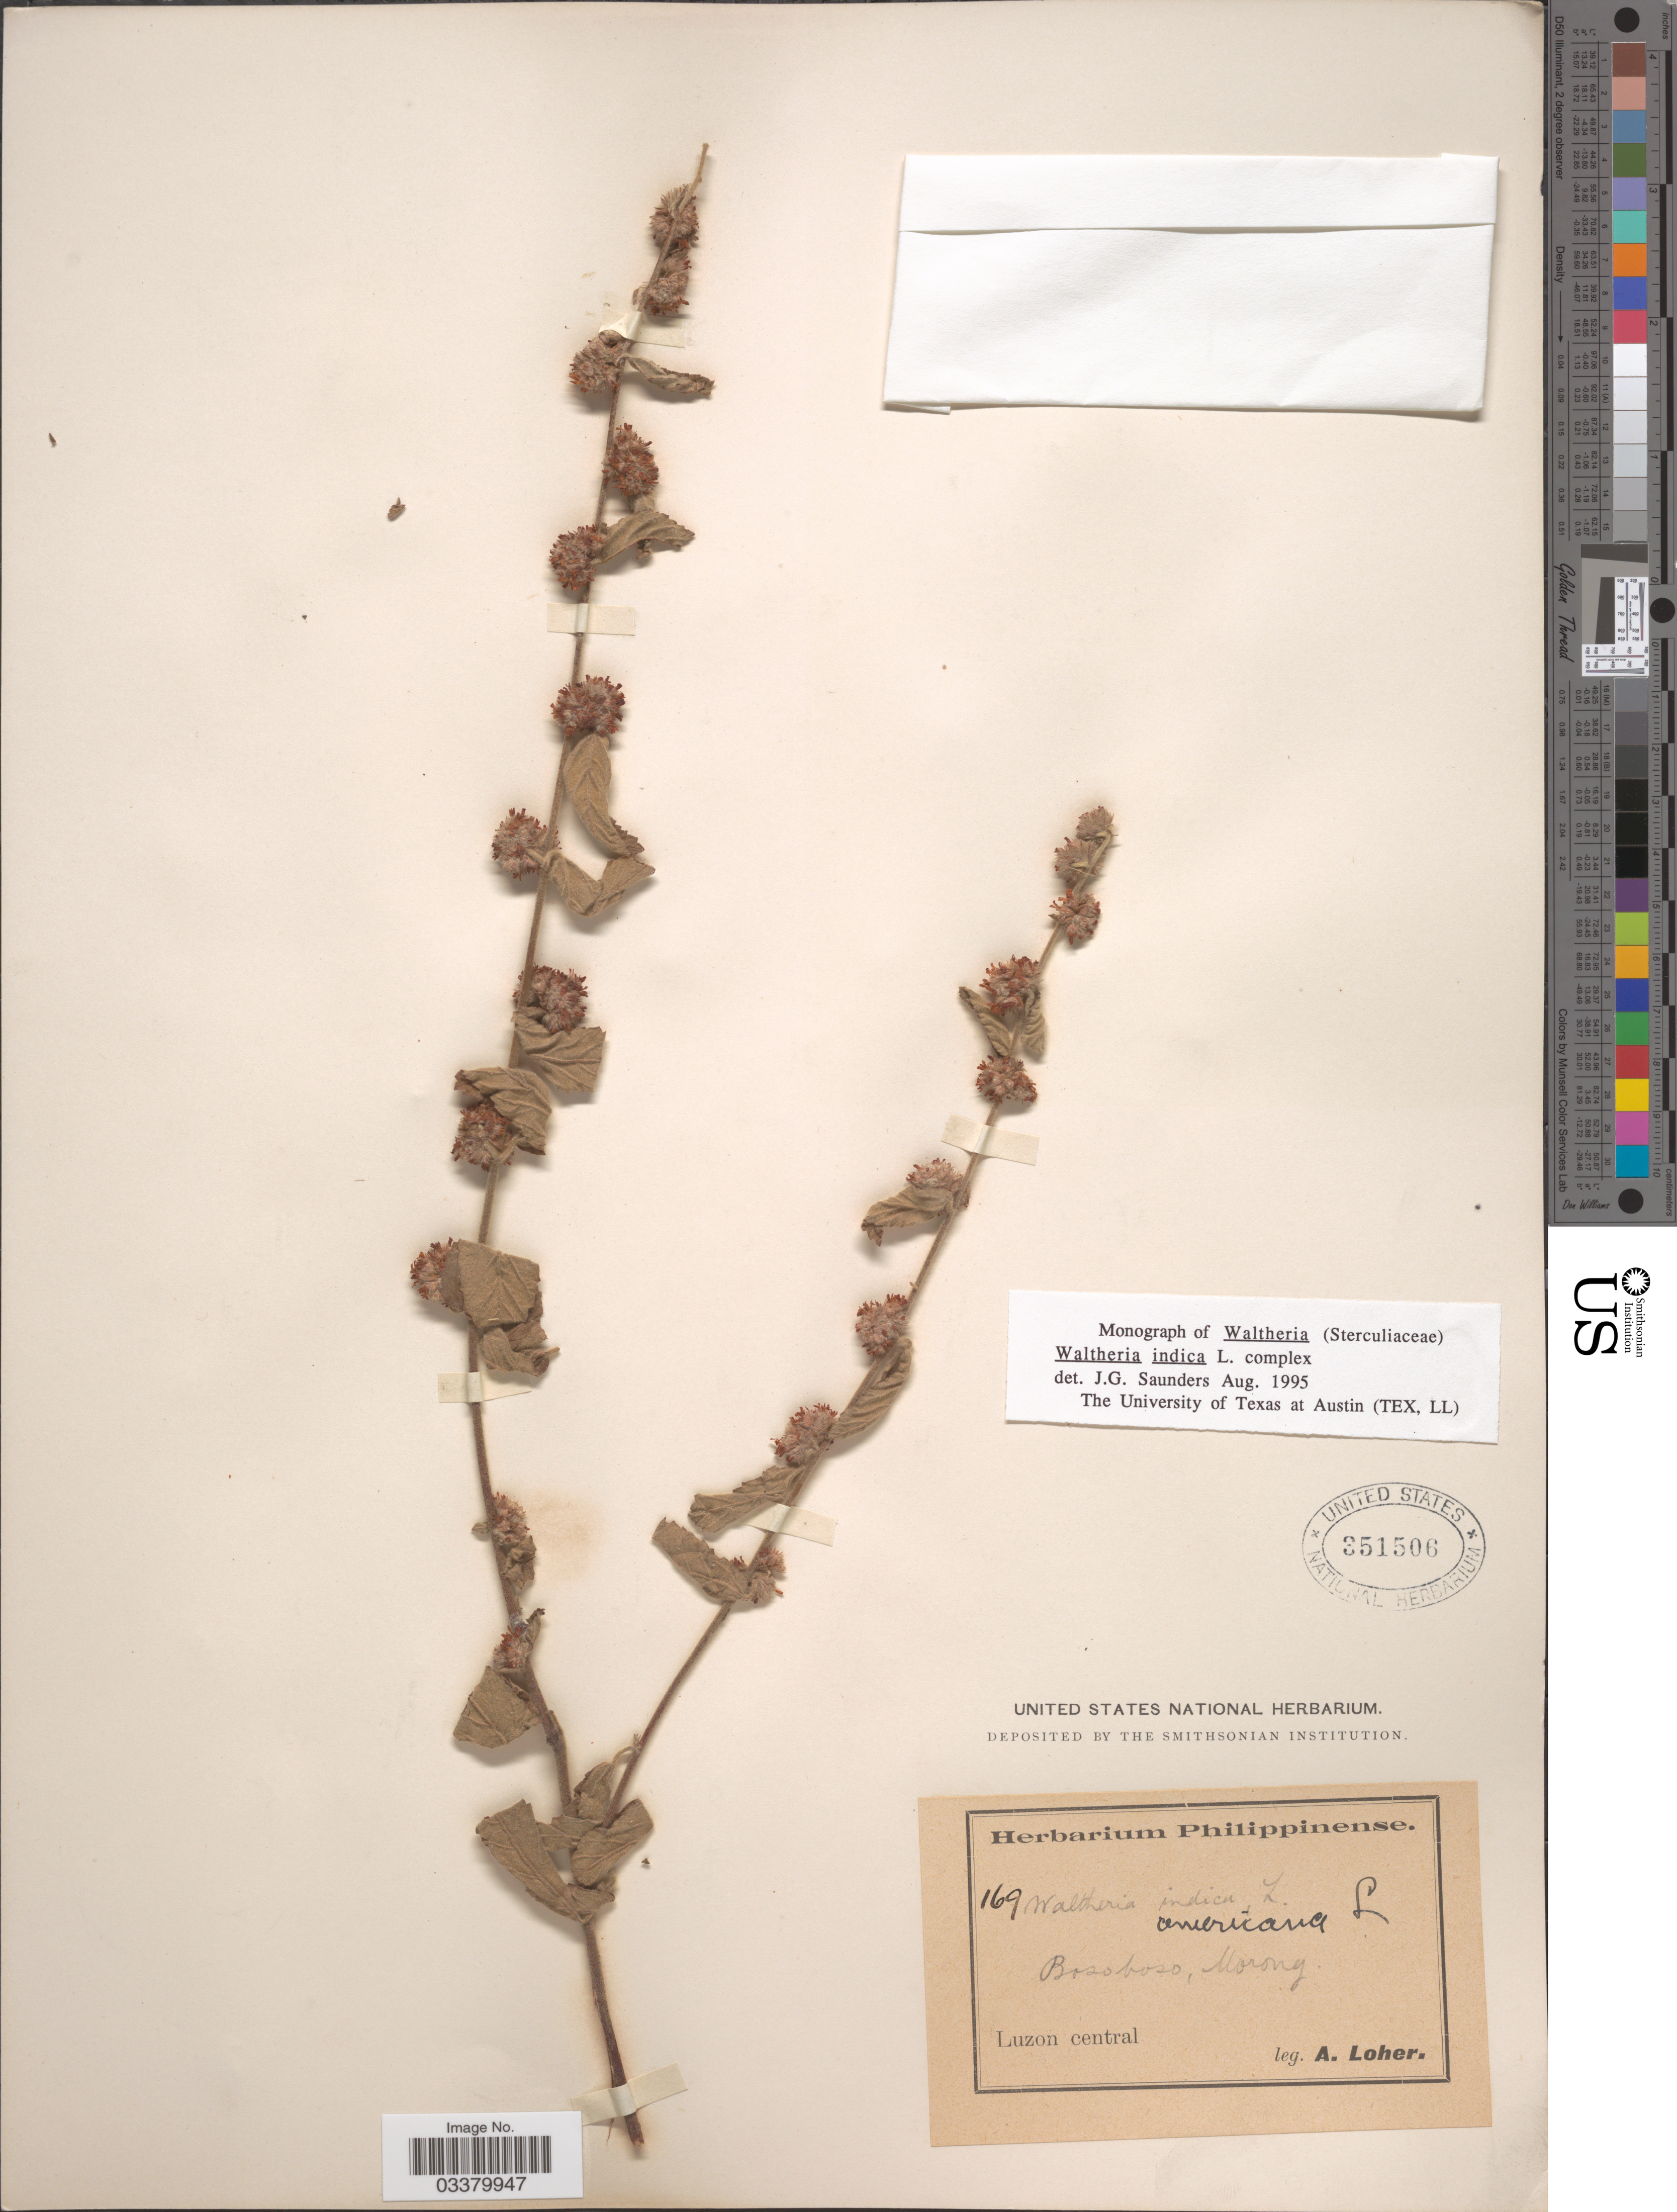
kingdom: Plantae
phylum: Tracheophyta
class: Magnoliopsida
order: Malvales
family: Malvaceae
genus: Waltheria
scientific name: Waltheria indica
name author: L.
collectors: A. Loher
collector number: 169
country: Philippines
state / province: Central Luzon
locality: Bosoboso, Morong. Luzon central.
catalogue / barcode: US 351506